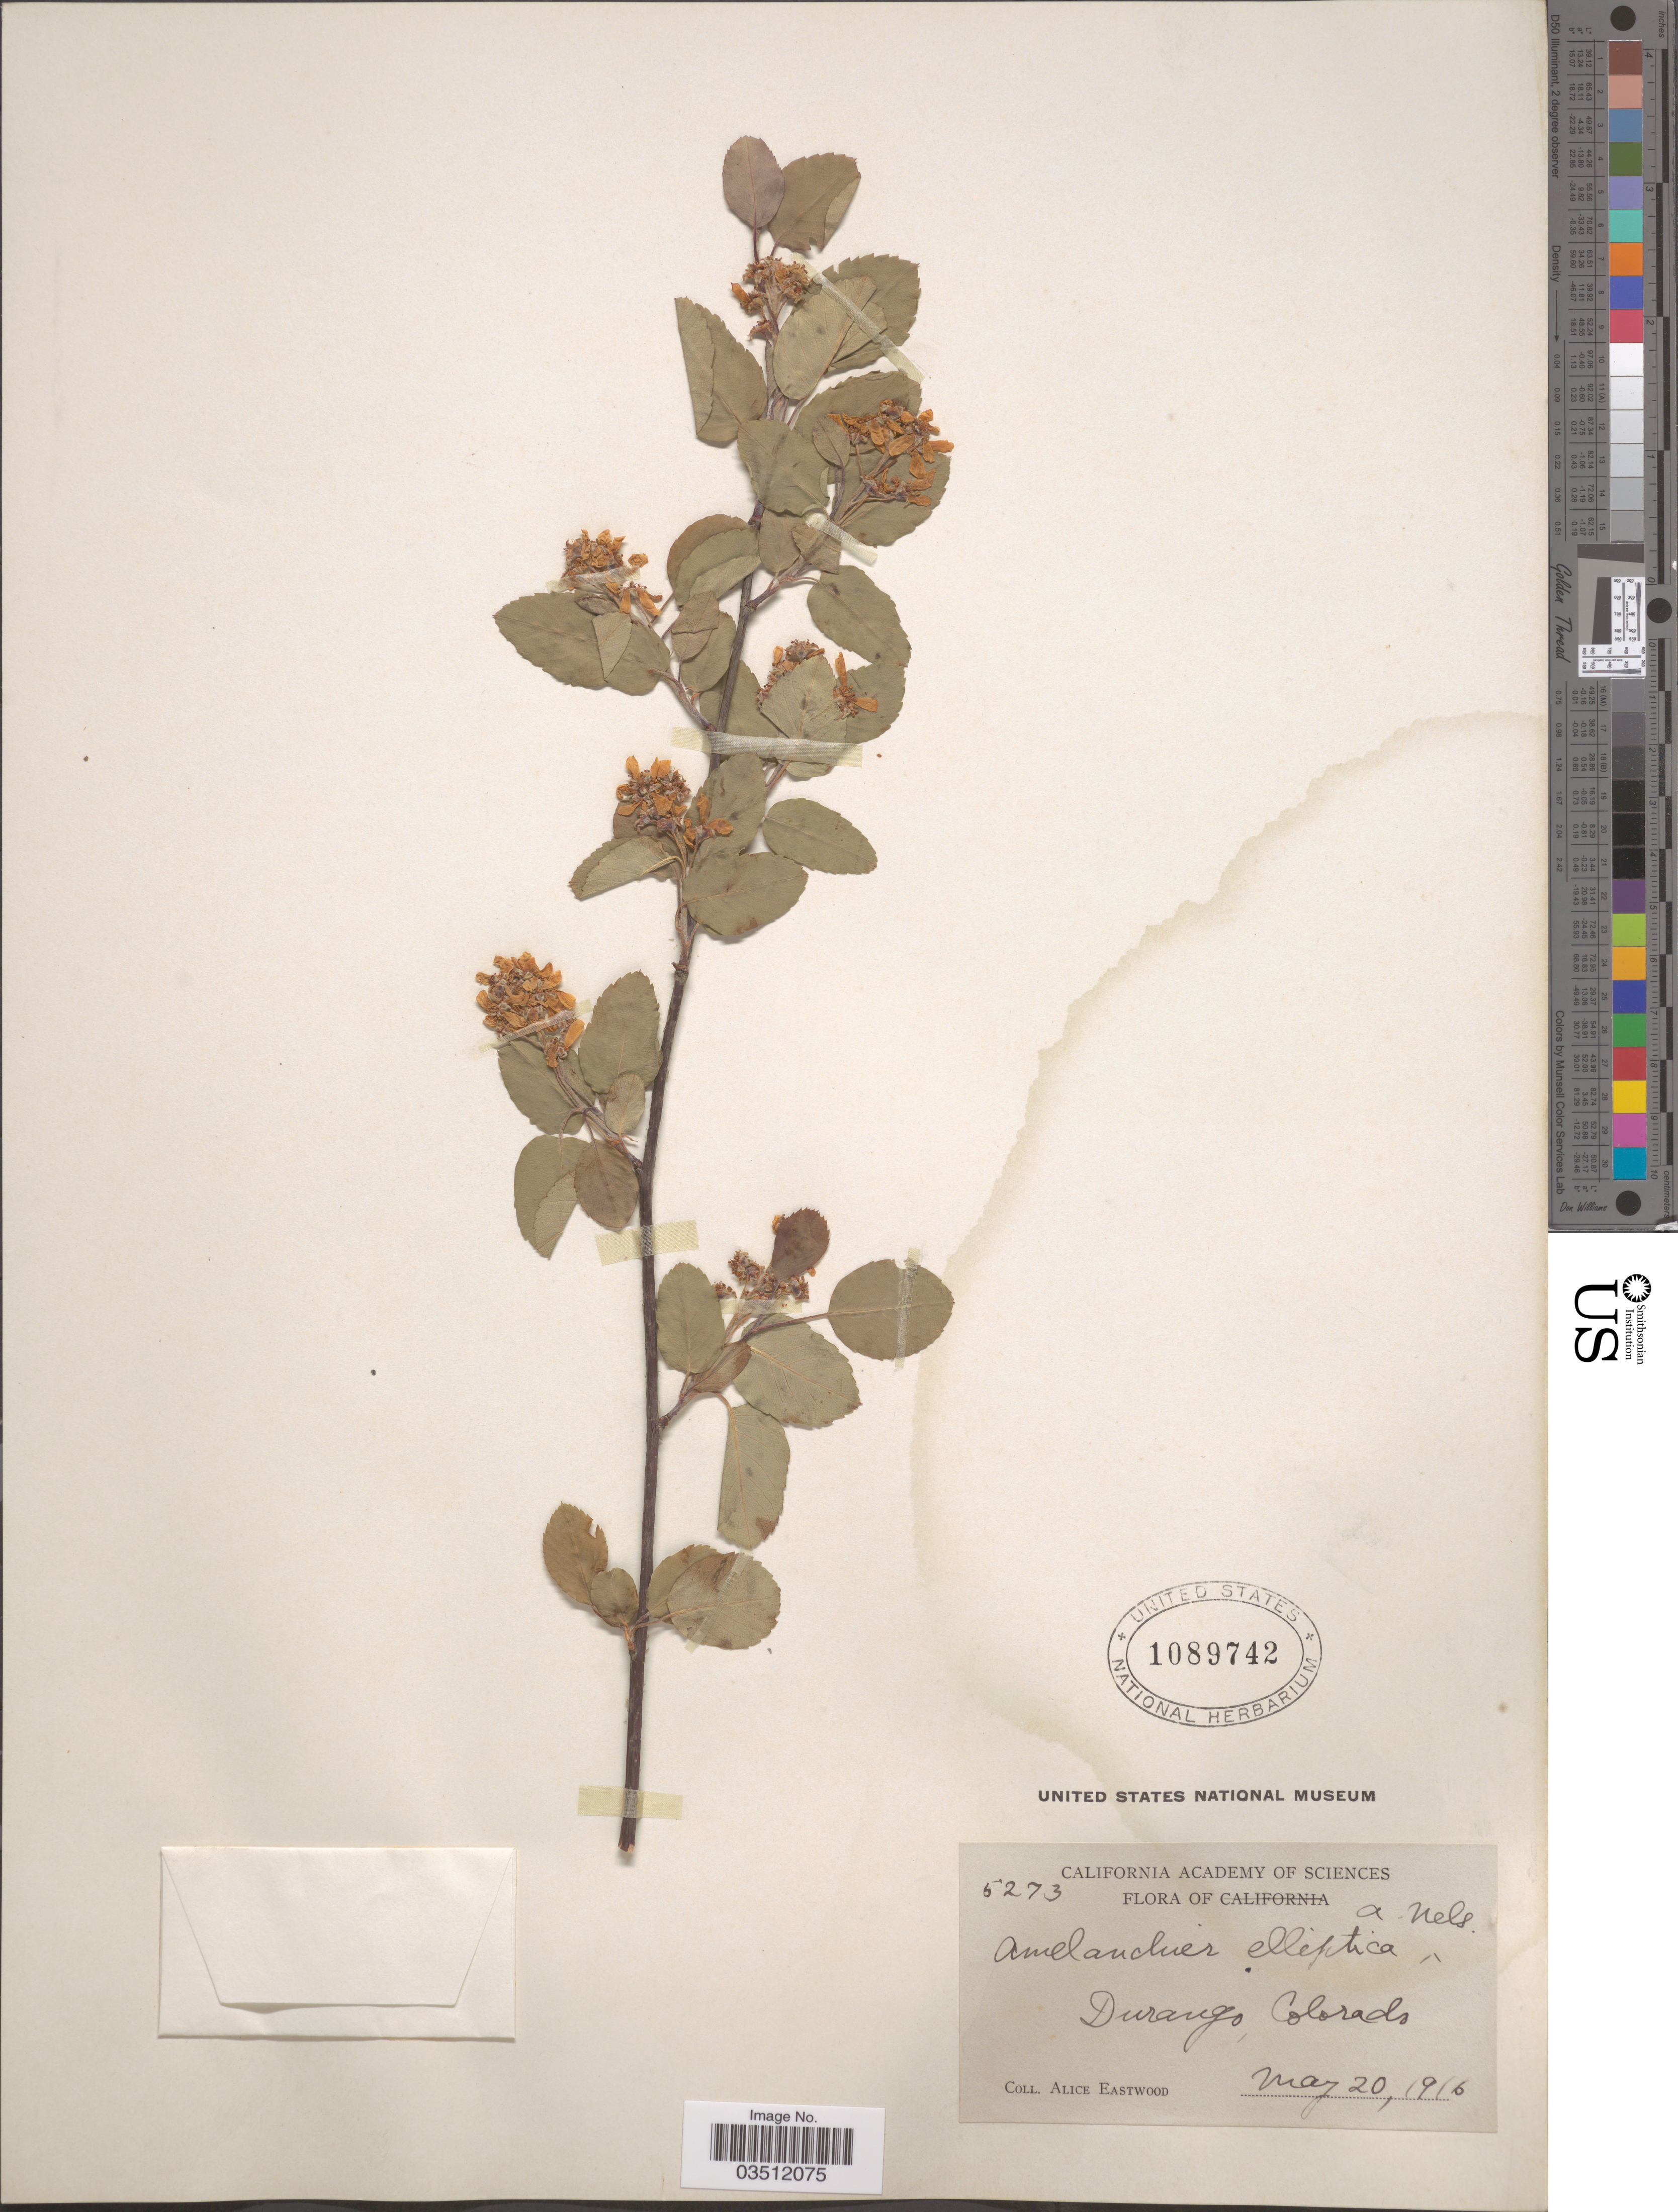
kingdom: Plantae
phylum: Tracheophyta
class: Magnoliopsida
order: Rosales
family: Rosaceae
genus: Amelanchier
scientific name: Amelanchier elliptica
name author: A. Nelson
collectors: A. Eastwood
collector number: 5273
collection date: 1916-05-20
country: United States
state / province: Colorado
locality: Durango.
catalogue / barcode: US 1089742